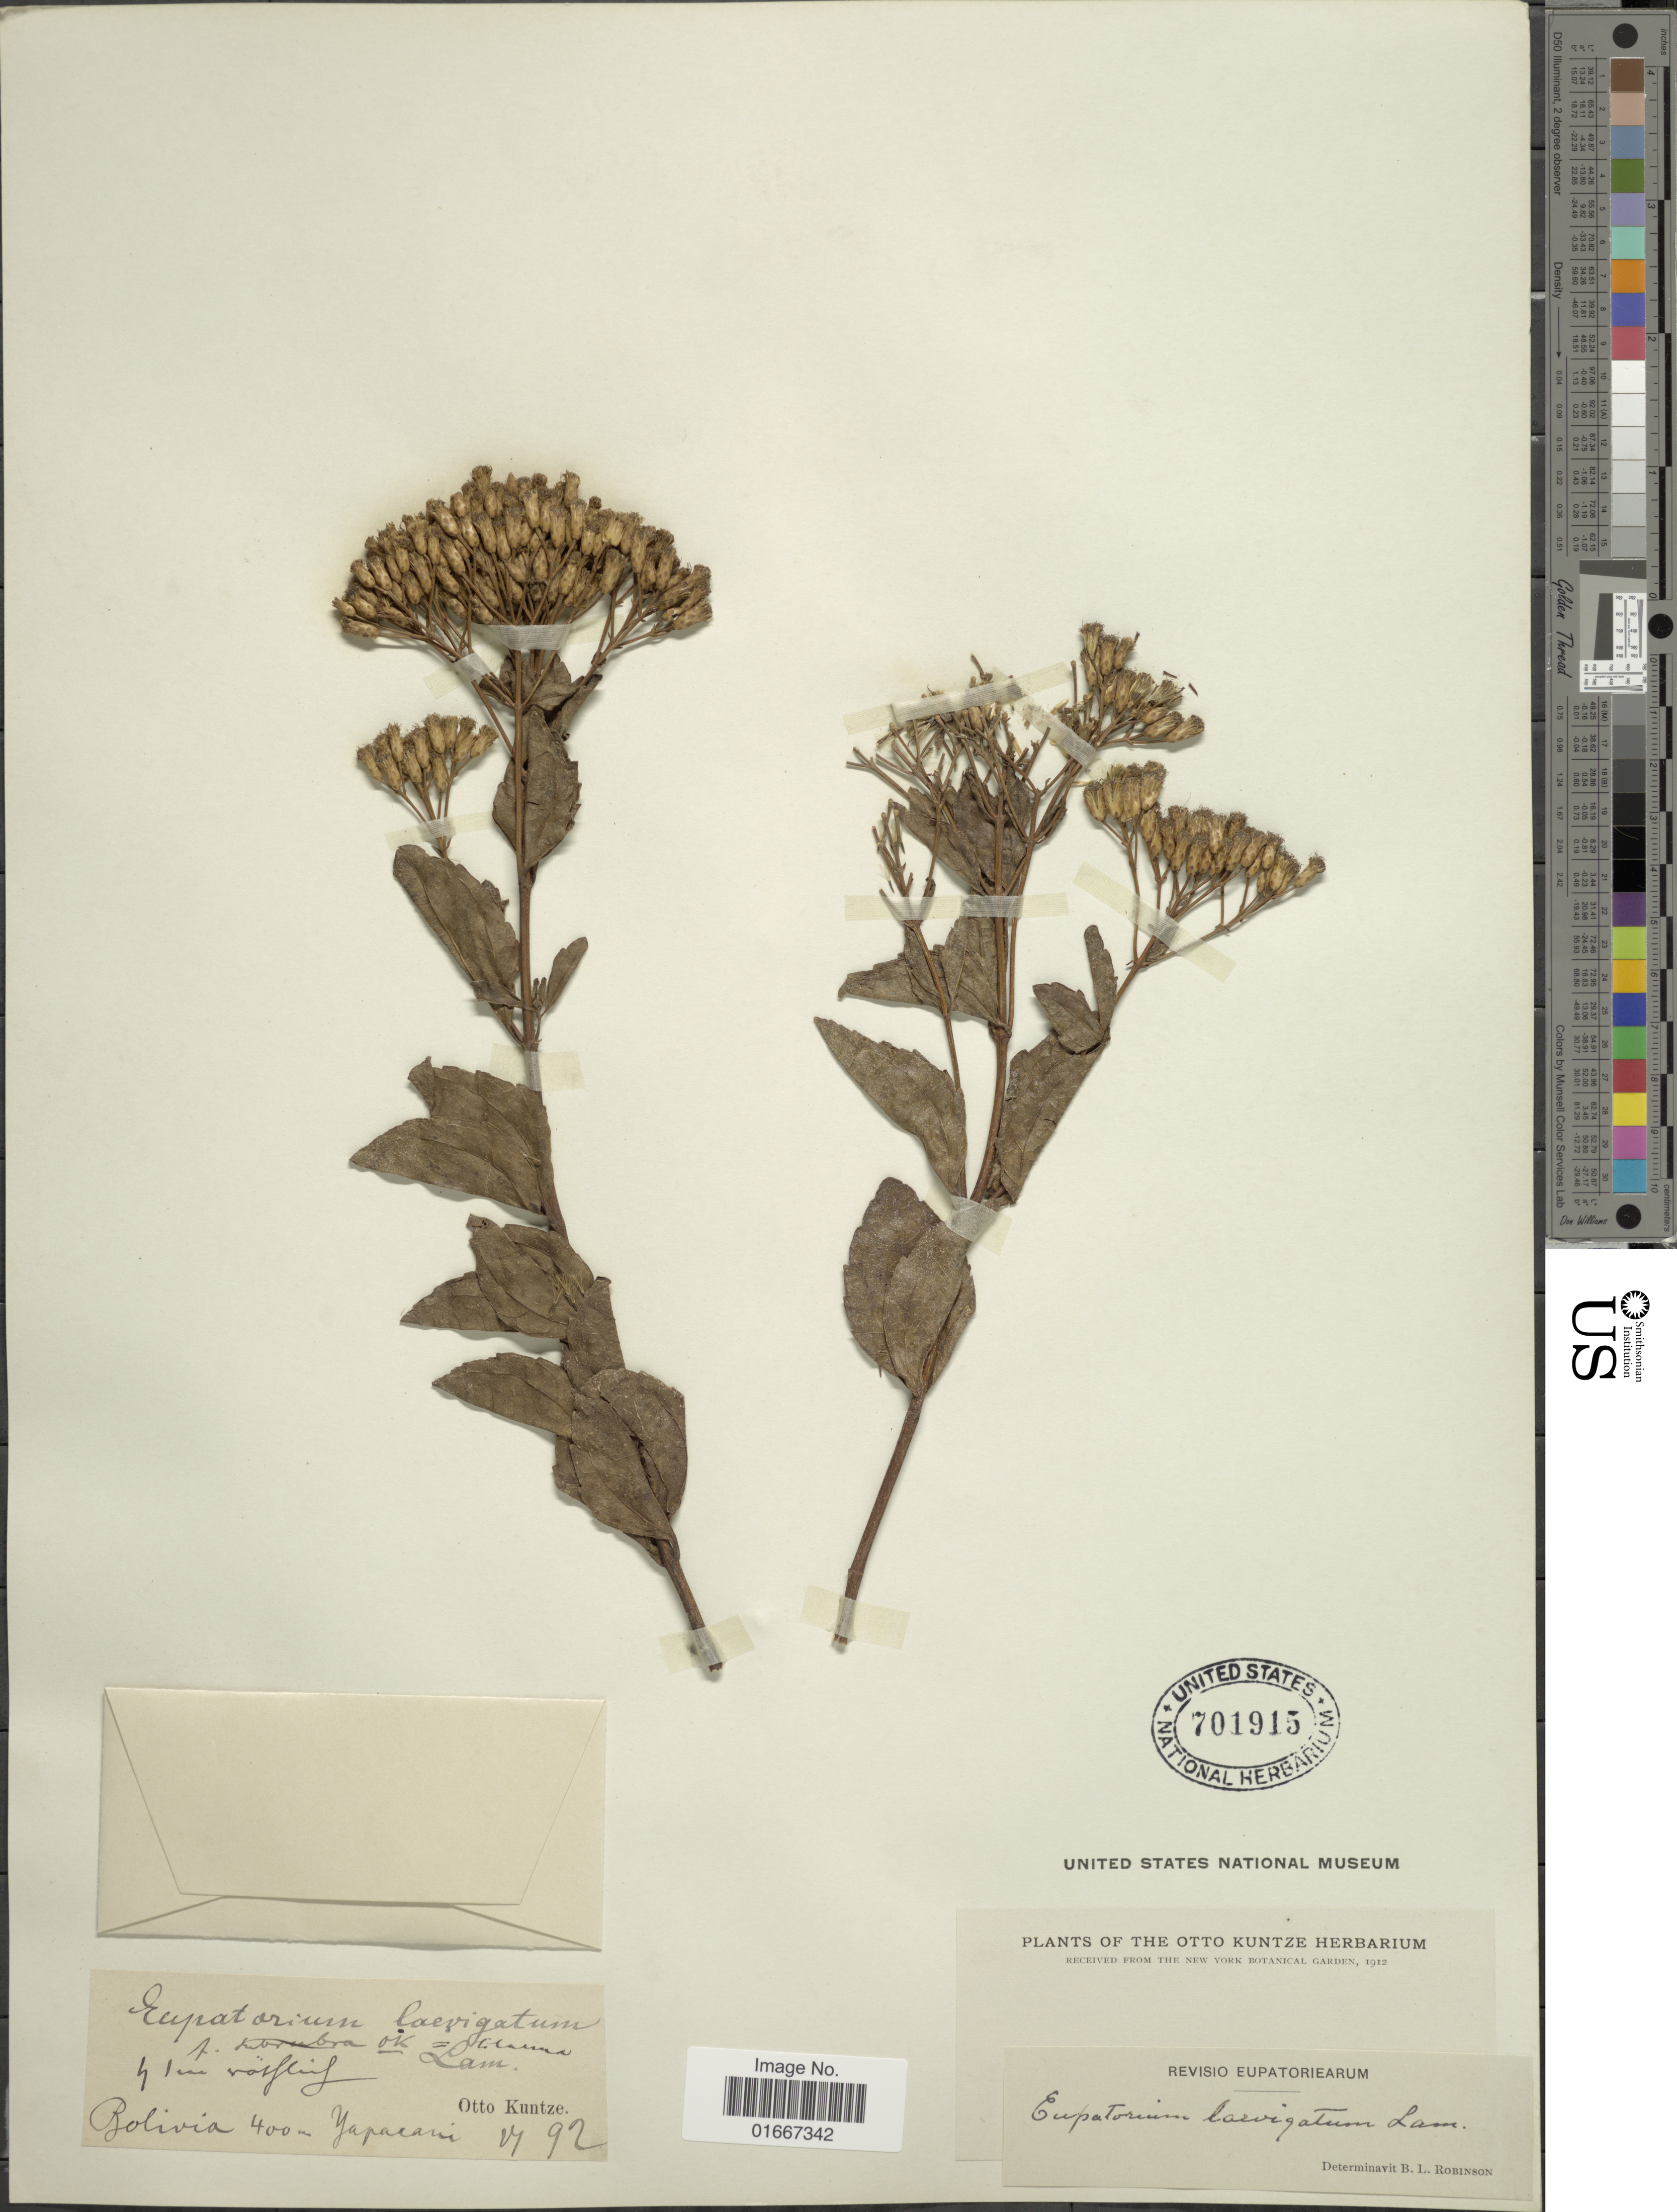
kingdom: Plantae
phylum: Tracheophyta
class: Magnoliopsida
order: Asterales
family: Asteraceae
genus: Chromolaena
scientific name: Chromolaena laevigata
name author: (Lam.) R.M. King & H. Rob.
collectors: C.E.O. Kuntze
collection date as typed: Transcribed d/m/y: /6/92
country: Bolivia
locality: Yapacani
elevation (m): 400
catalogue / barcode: US 701915